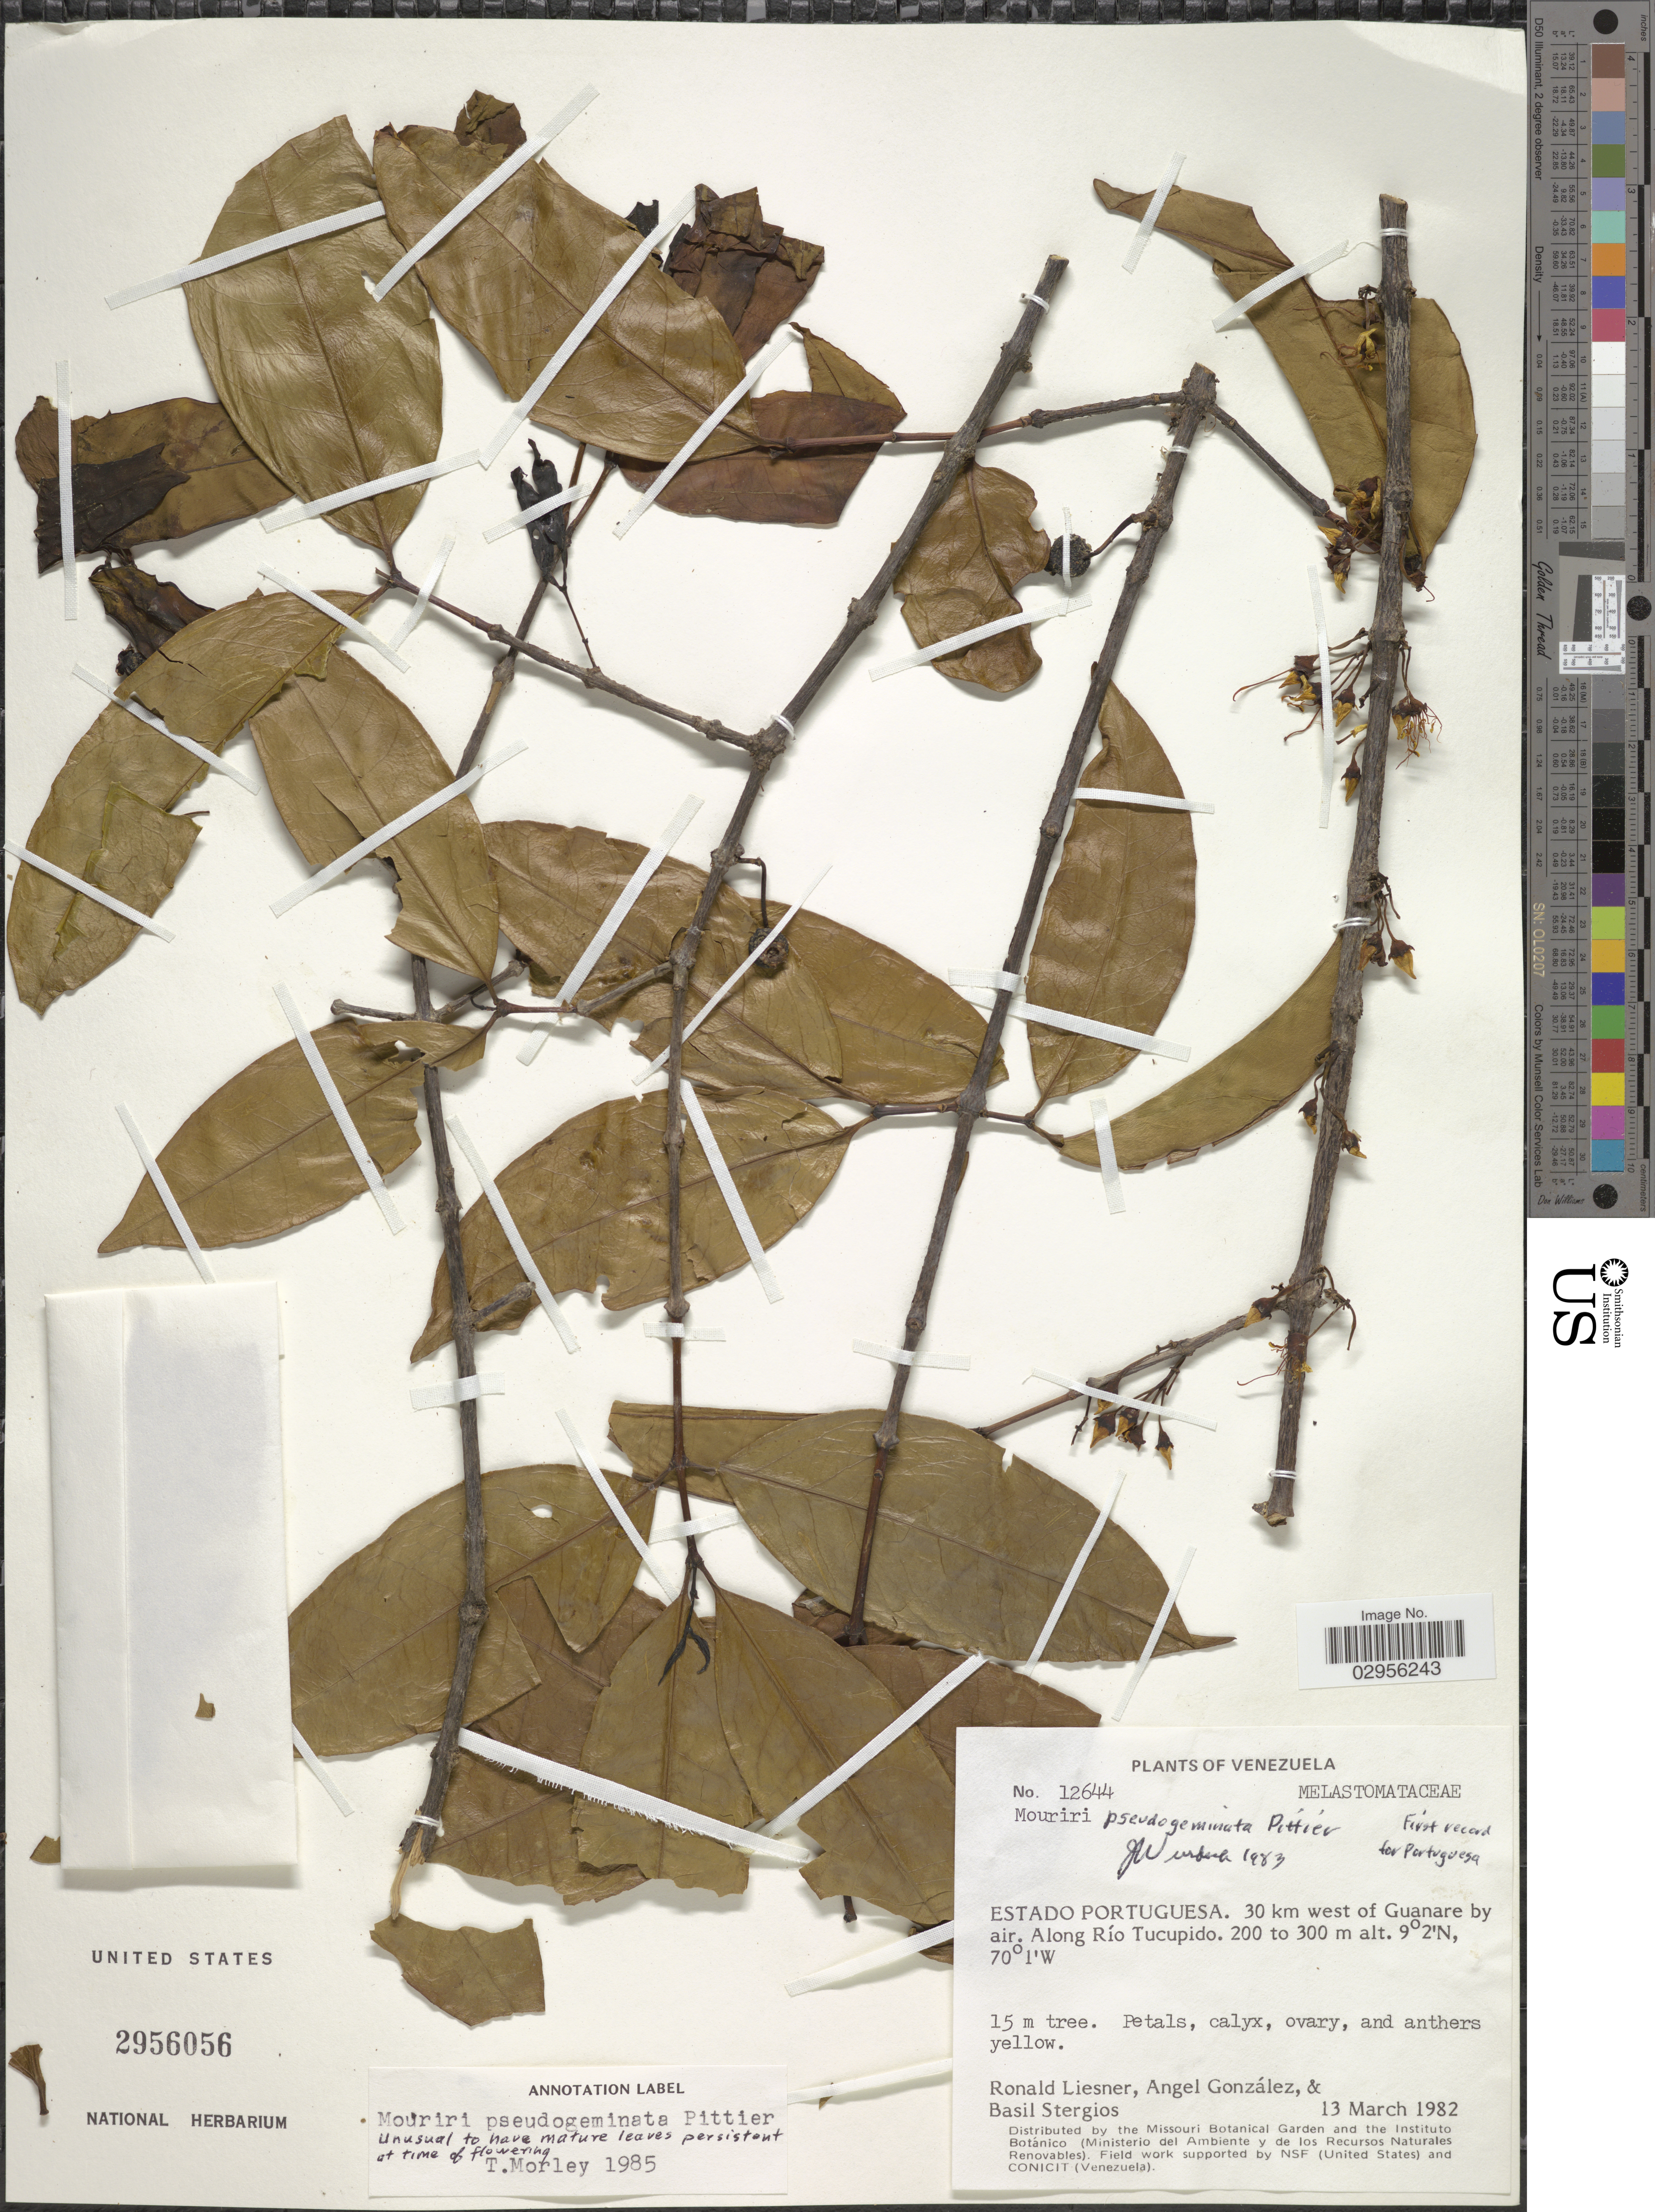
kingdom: Plantae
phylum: Tracheophyta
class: Magnoliopsida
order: Myrtales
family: Melastomataceae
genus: Mouriri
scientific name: Mouriri pseudogeminata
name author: Pittier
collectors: R. L. Liesner, A. C. González & B. G. Stergios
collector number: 12644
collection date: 1982-03-13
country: Venezuela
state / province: Portuguesa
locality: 30 km W of Guanare by air, along Rio Tucupido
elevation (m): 200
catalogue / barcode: US 2956056